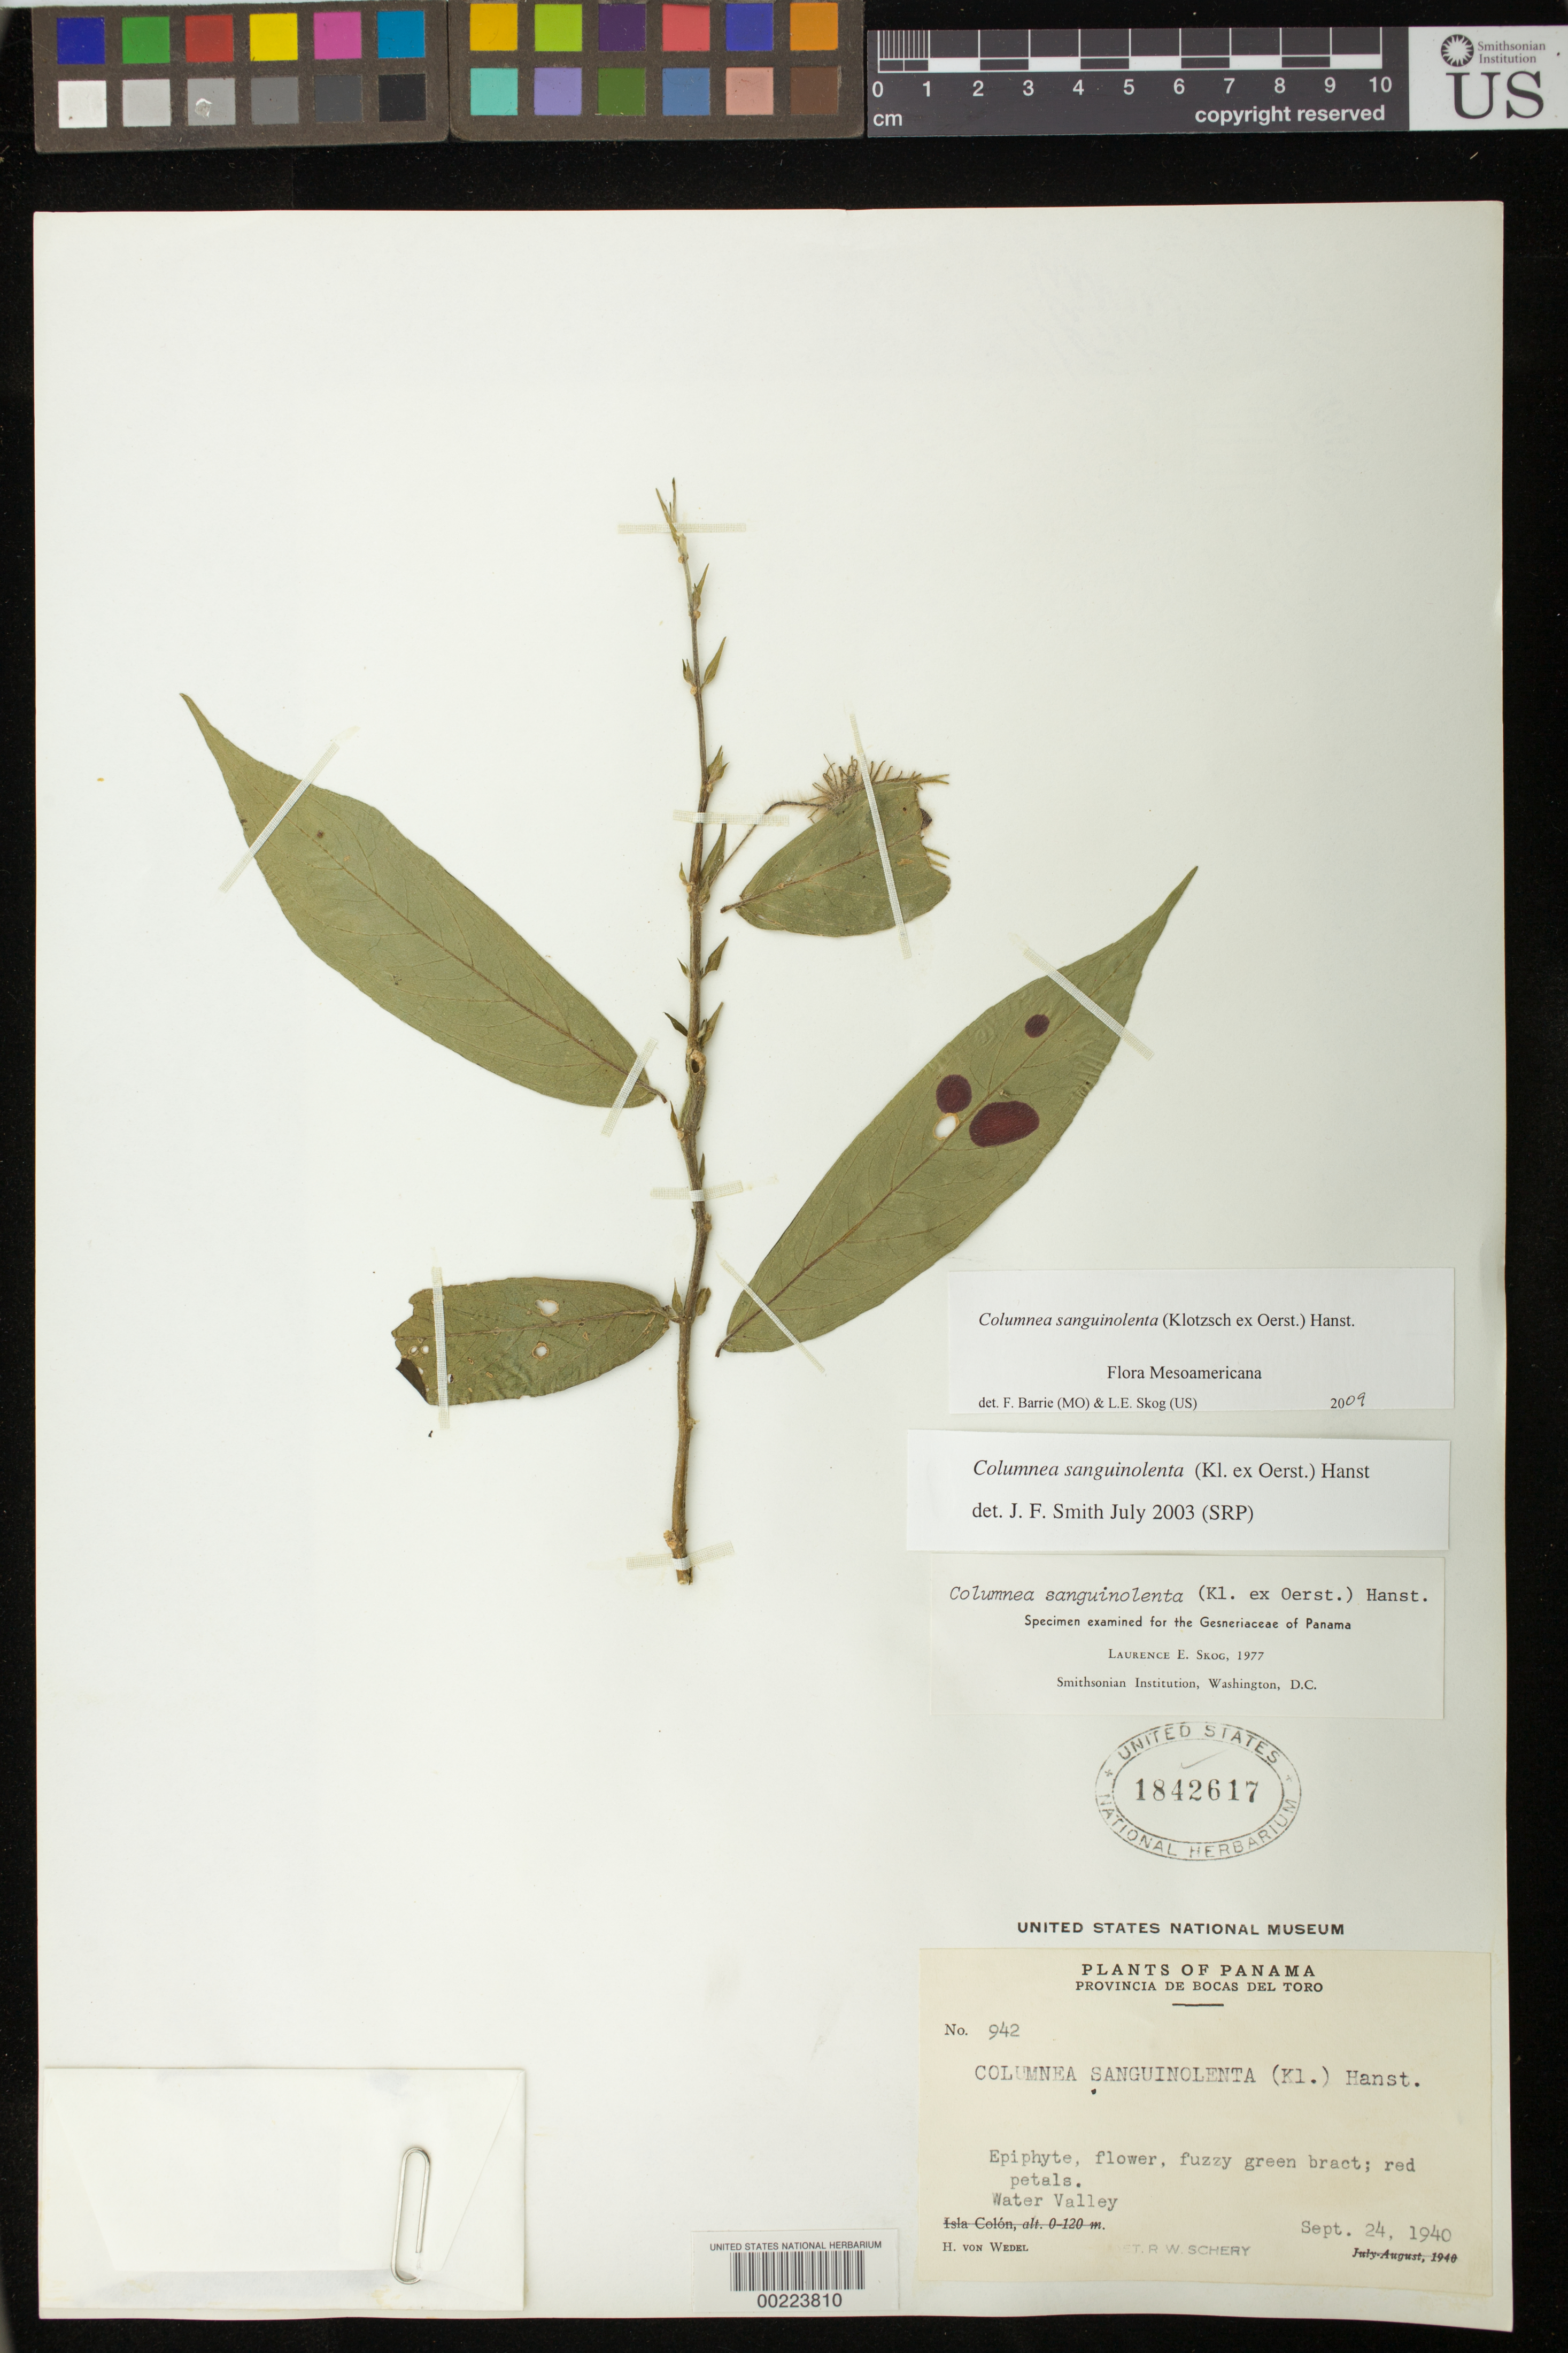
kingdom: Plantae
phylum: Tracheophyta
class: Magnoliopsida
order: Lamiales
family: Gesneriaceae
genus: Columnea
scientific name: Columnea sanguinolenta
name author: (Klotzsch ex Oerst.) Hanst.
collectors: H. von Wedel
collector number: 942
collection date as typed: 24 Sep 1940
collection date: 1940-09-24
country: Panama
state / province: Bocas del Toro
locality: Water Valley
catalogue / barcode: US 1842617